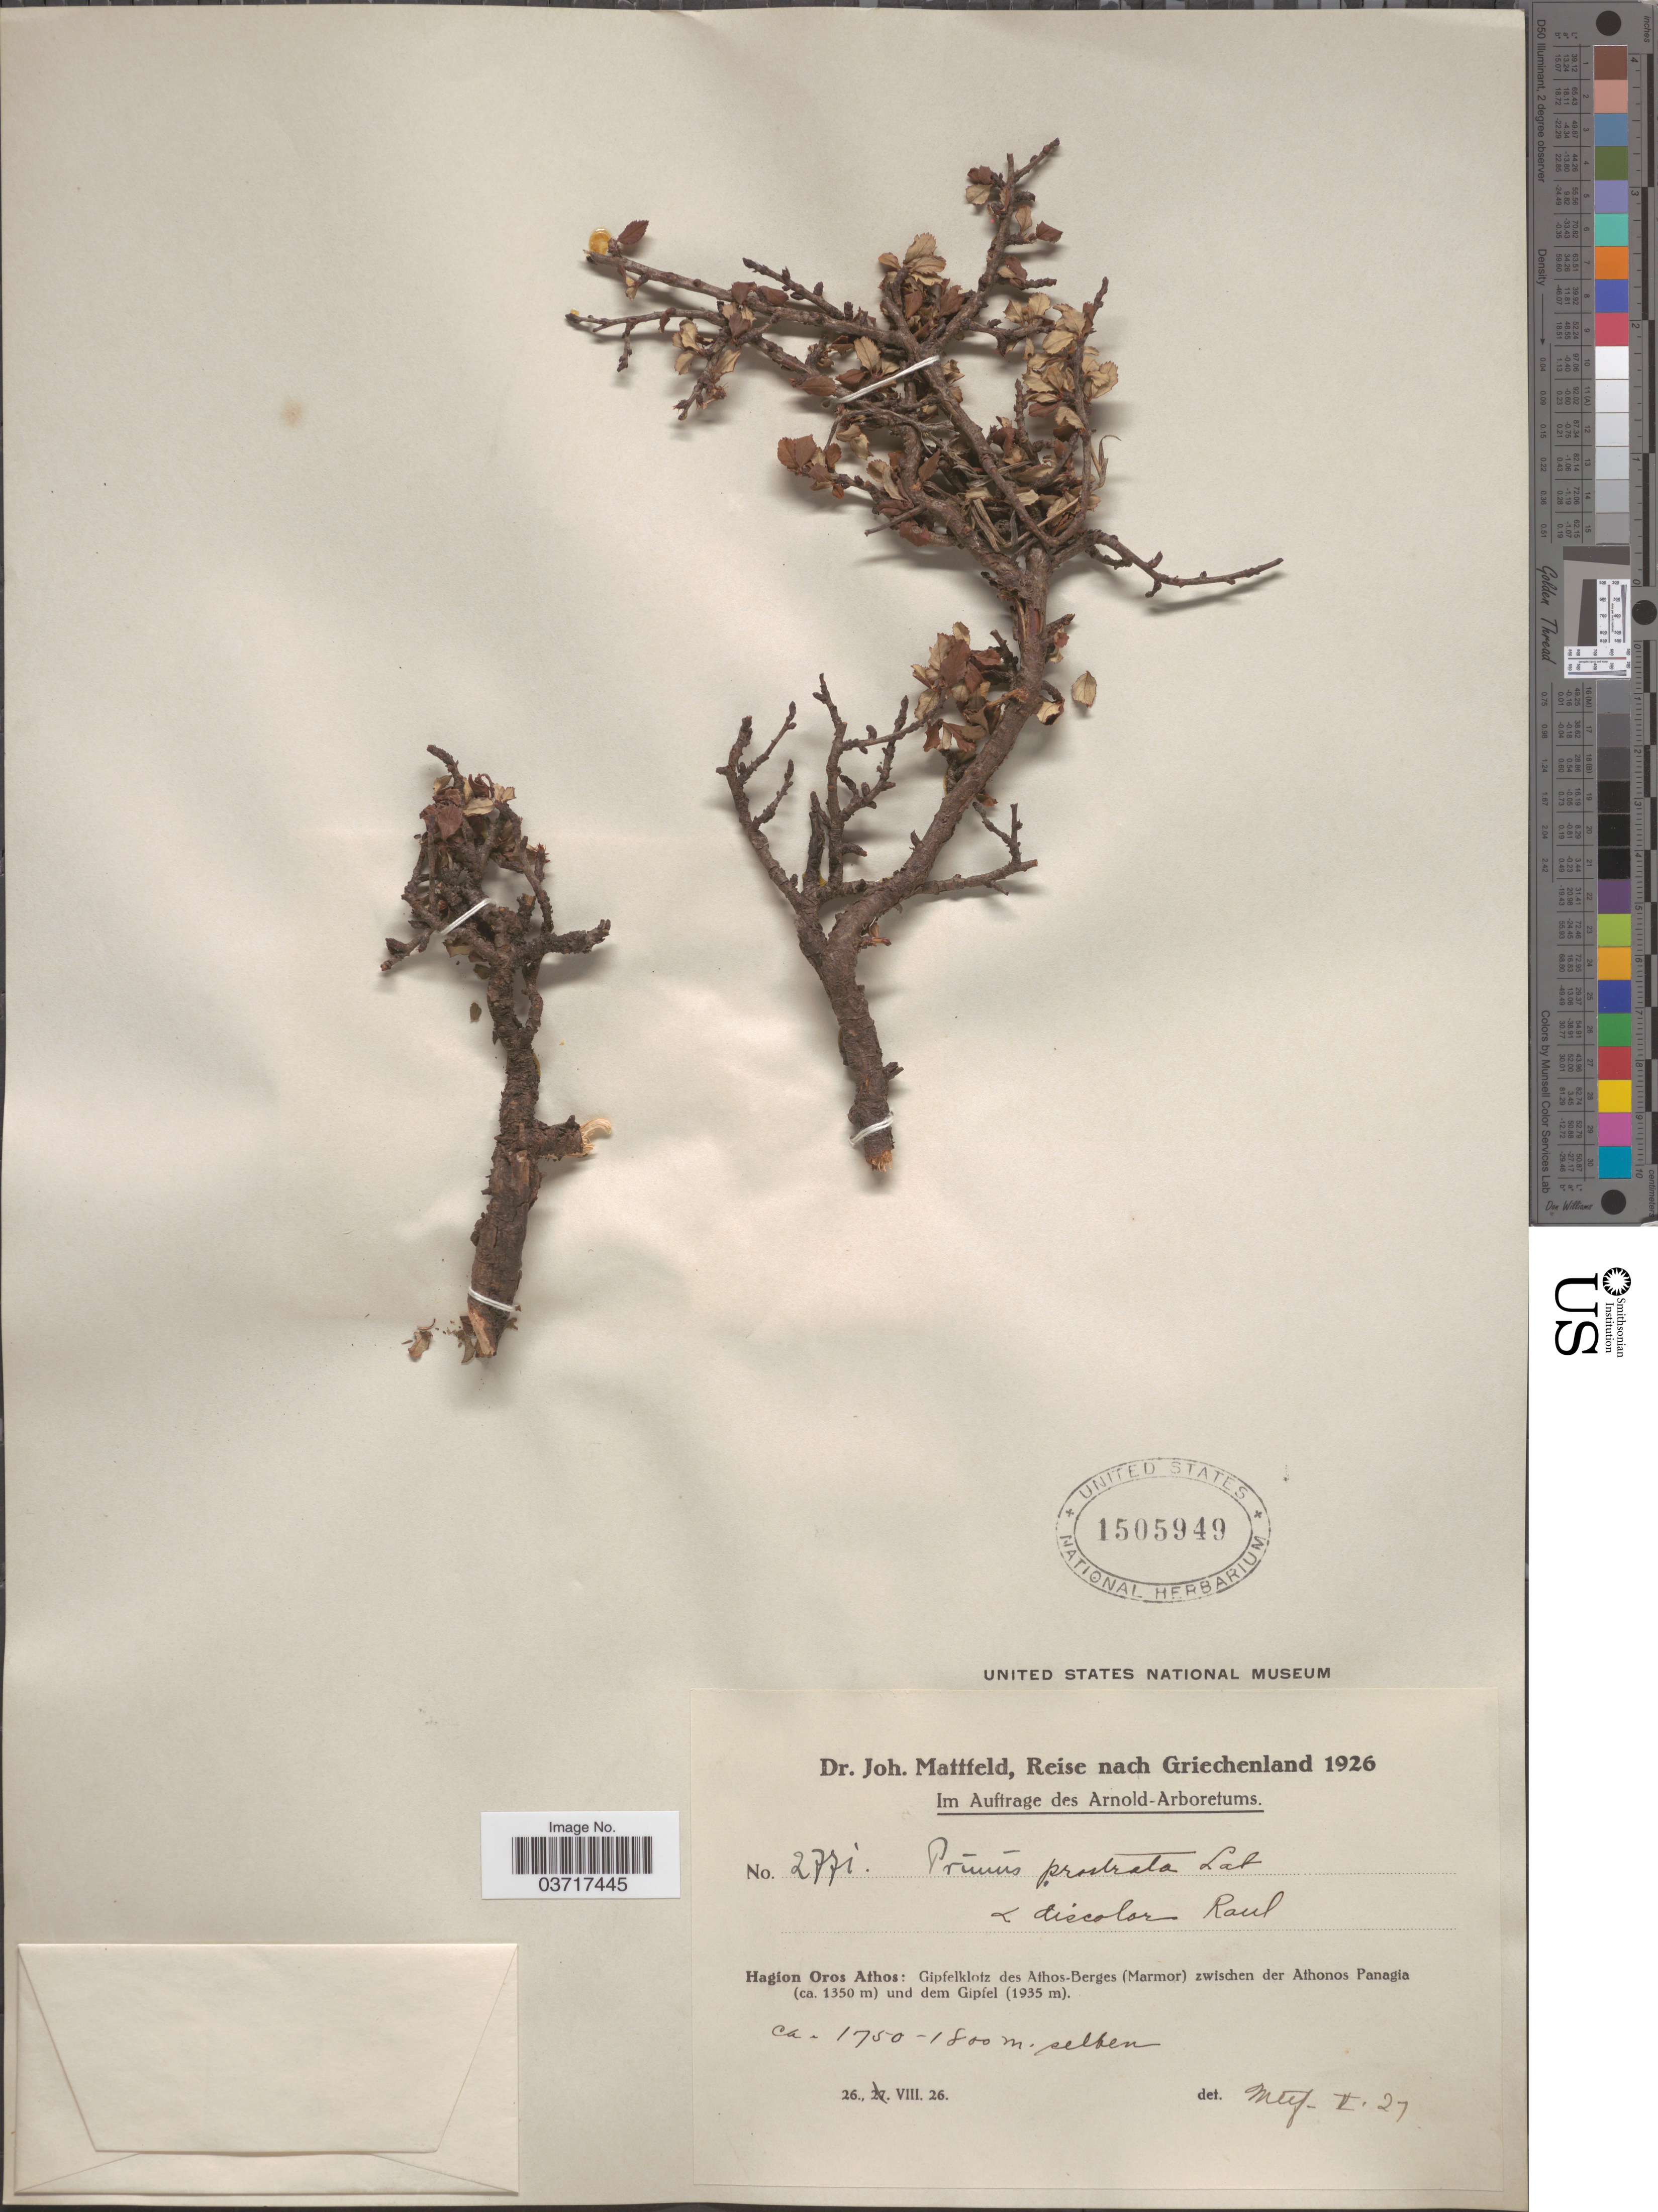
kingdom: Plantae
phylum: Tracheophyta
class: Magnoliopsida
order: Rosales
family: Rosaceae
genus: Prunus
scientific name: Prunus prostrata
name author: Labill.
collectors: J. Mattfeld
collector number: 2771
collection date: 1926-08-26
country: Greece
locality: Hagíon Oros Athos: Gipfelklotz des Athos-Berges (Marmor) zwischen der Athonos Panagia und dem Gipfel.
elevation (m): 1750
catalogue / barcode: US 1505949